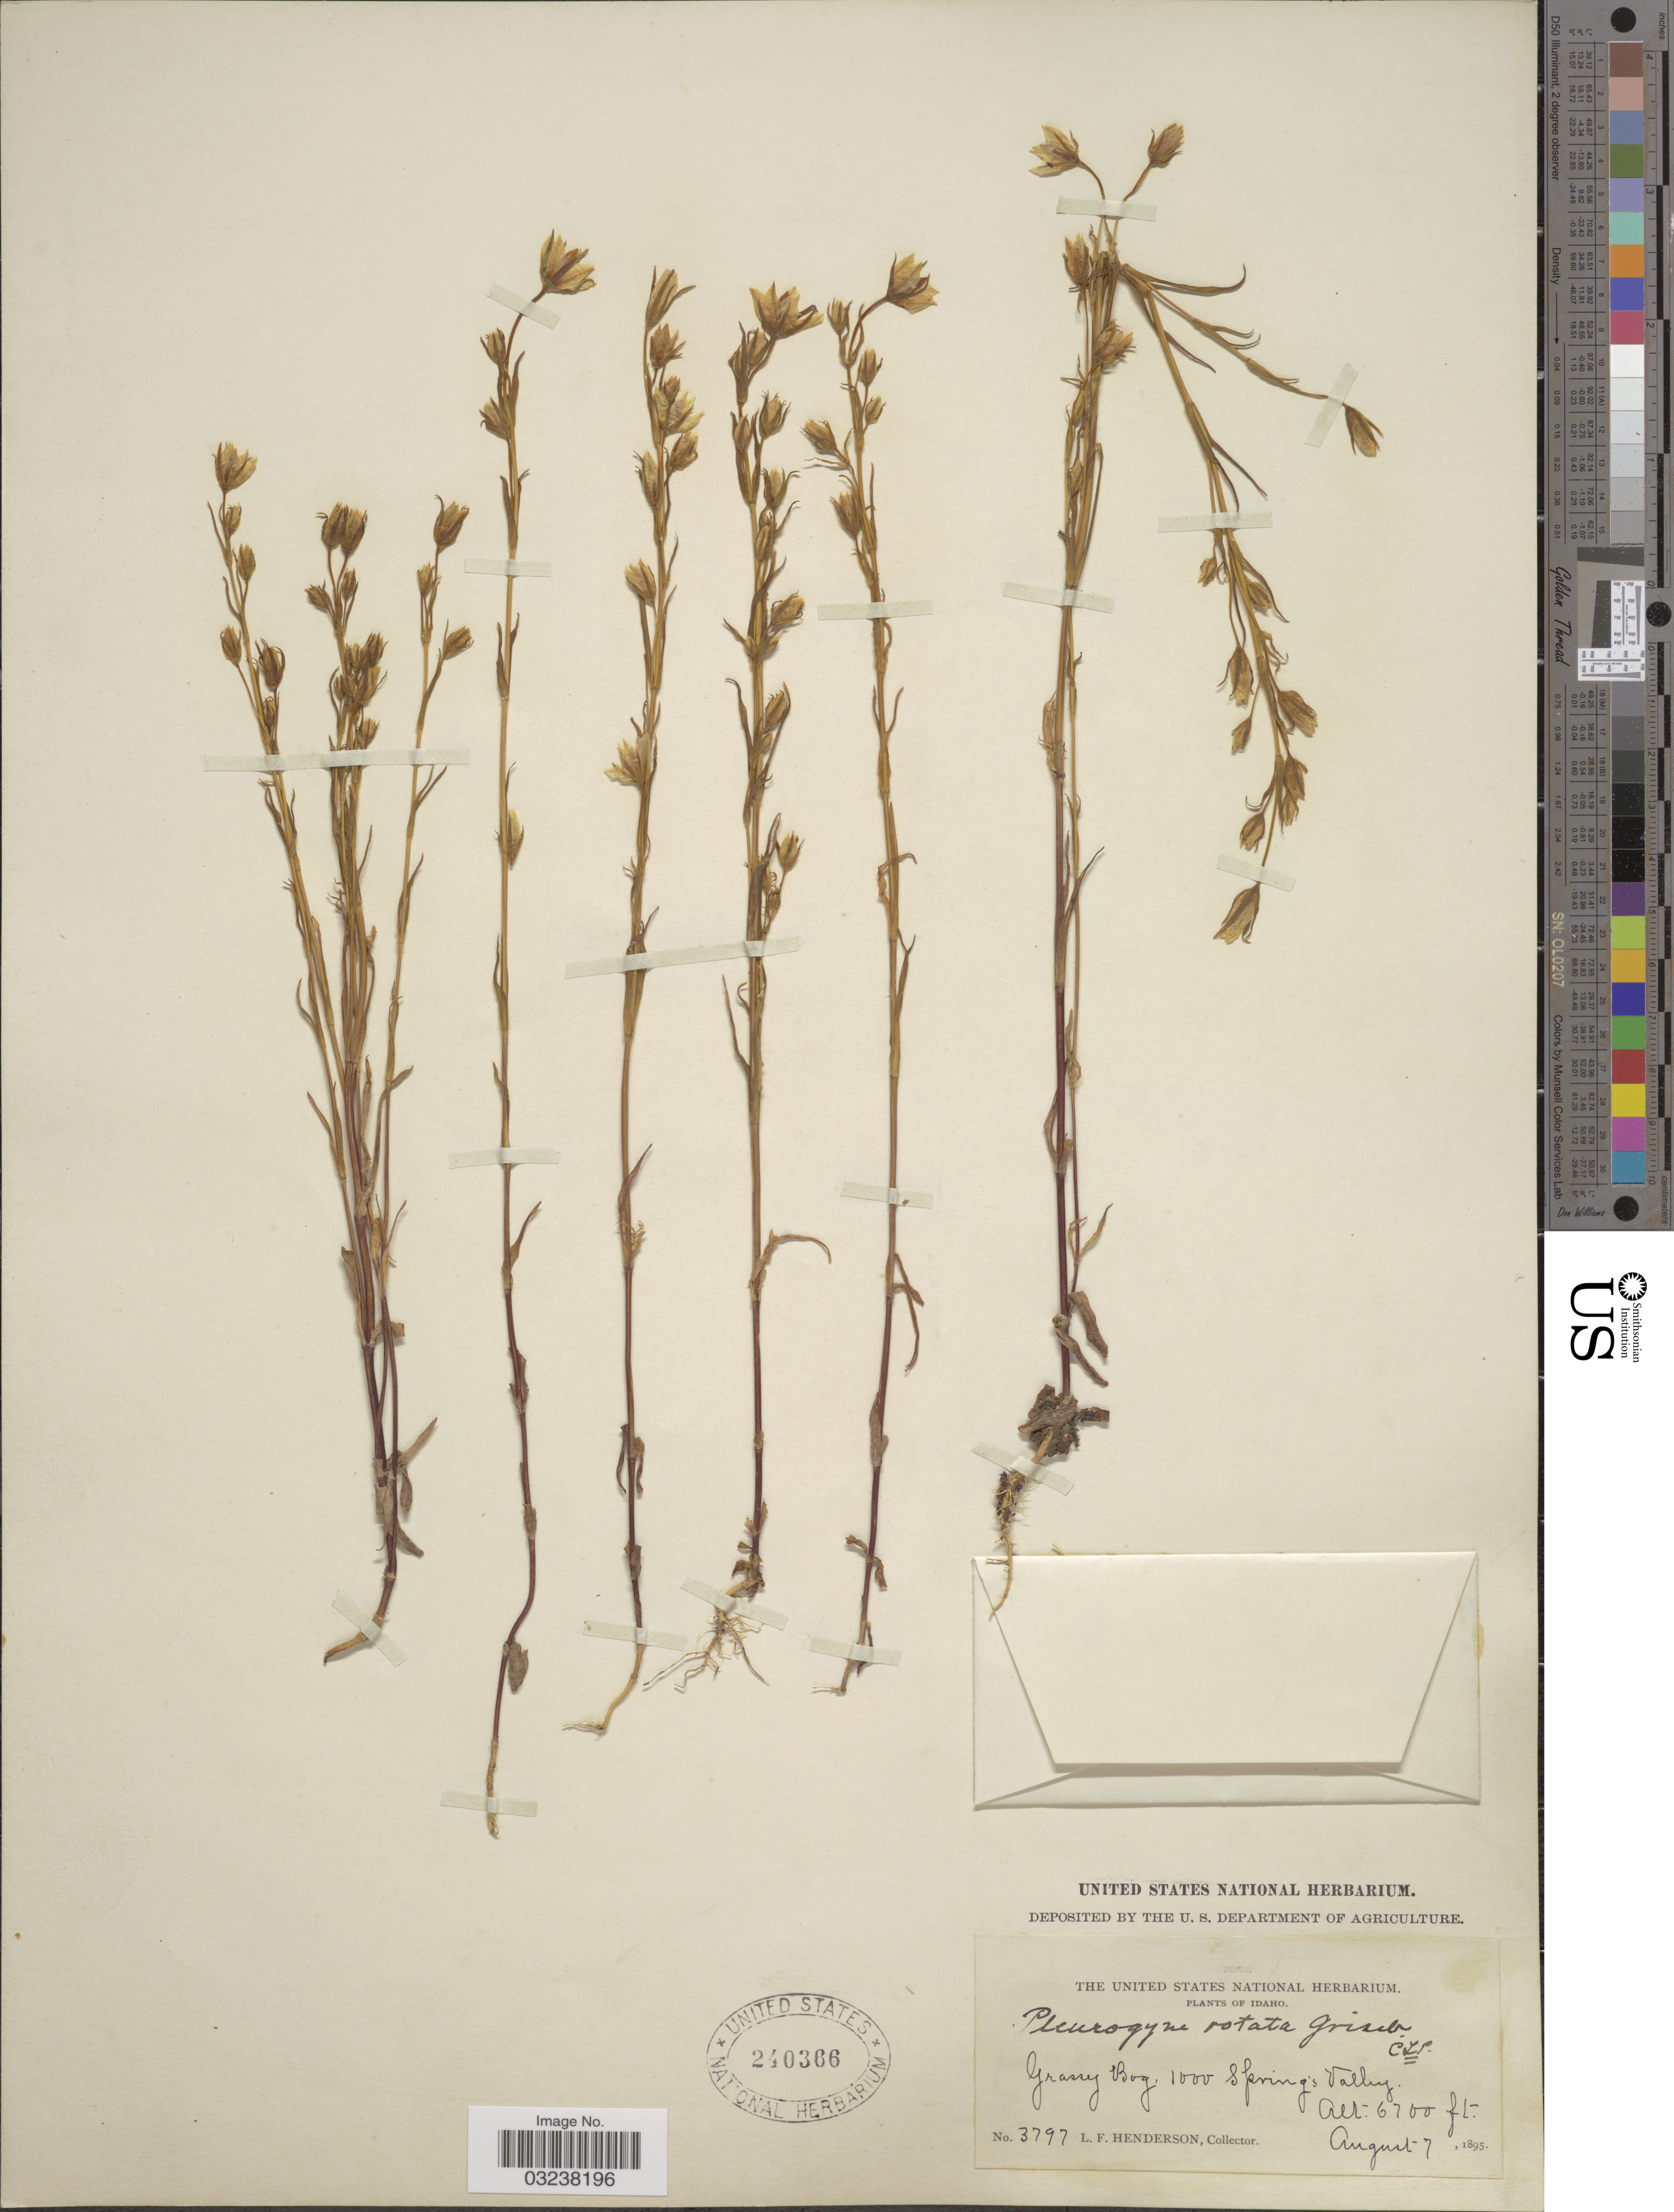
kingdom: Plantae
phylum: Tracheophyta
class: Magnoliopsida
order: Gentianales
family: Gentianaceae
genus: Pleurogyne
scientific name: Pleurogyne fontana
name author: A. Nelson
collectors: L. Henderson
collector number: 3797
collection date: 1895-08-07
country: United States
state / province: Idaho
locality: Grassy Bog, 1000 Spring's Valley.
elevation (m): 2042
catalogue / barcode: US 240366